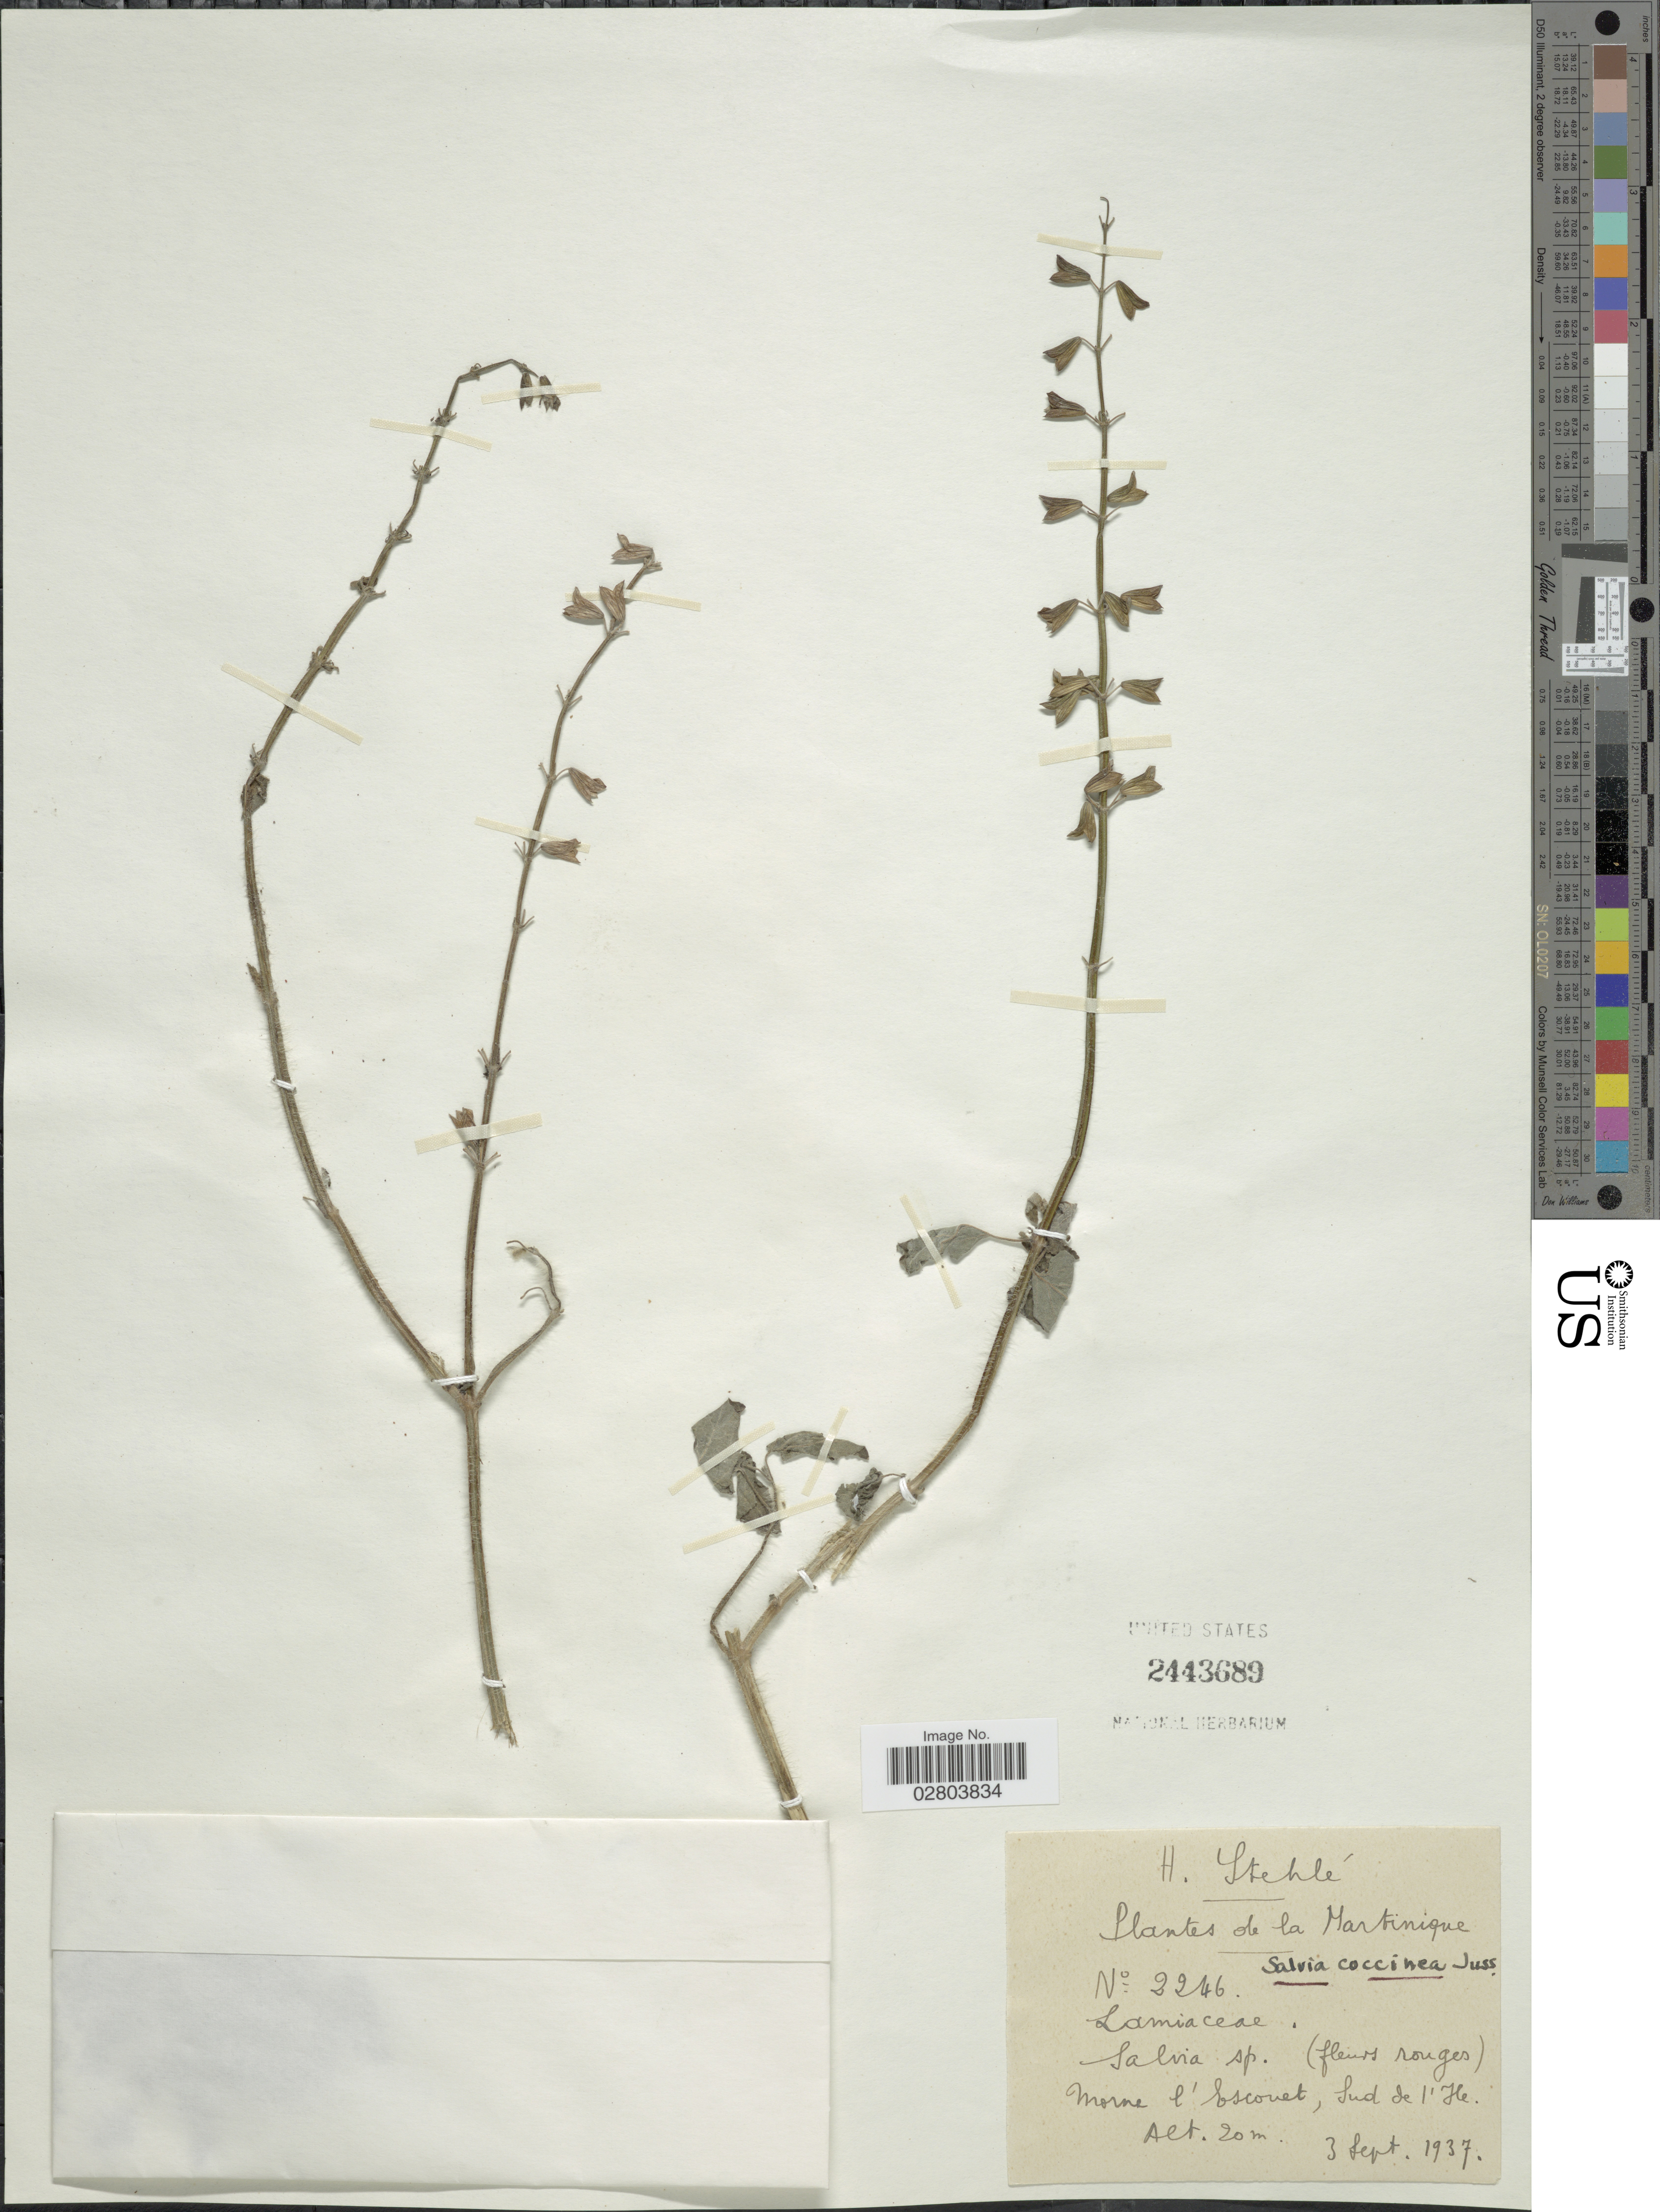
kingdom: Plantae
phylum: Tracheophyta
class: Magnoliopsida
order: Lamiales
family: Lamiaceae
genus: Salvia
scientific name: Salvia coccinea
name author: Etlinger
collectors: H. Stehlé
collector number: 2246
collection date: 1937-09-03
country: Martinique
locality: Morne l'Escouet, Sud de l'Isle.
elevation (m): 20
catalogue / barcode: US 2443689